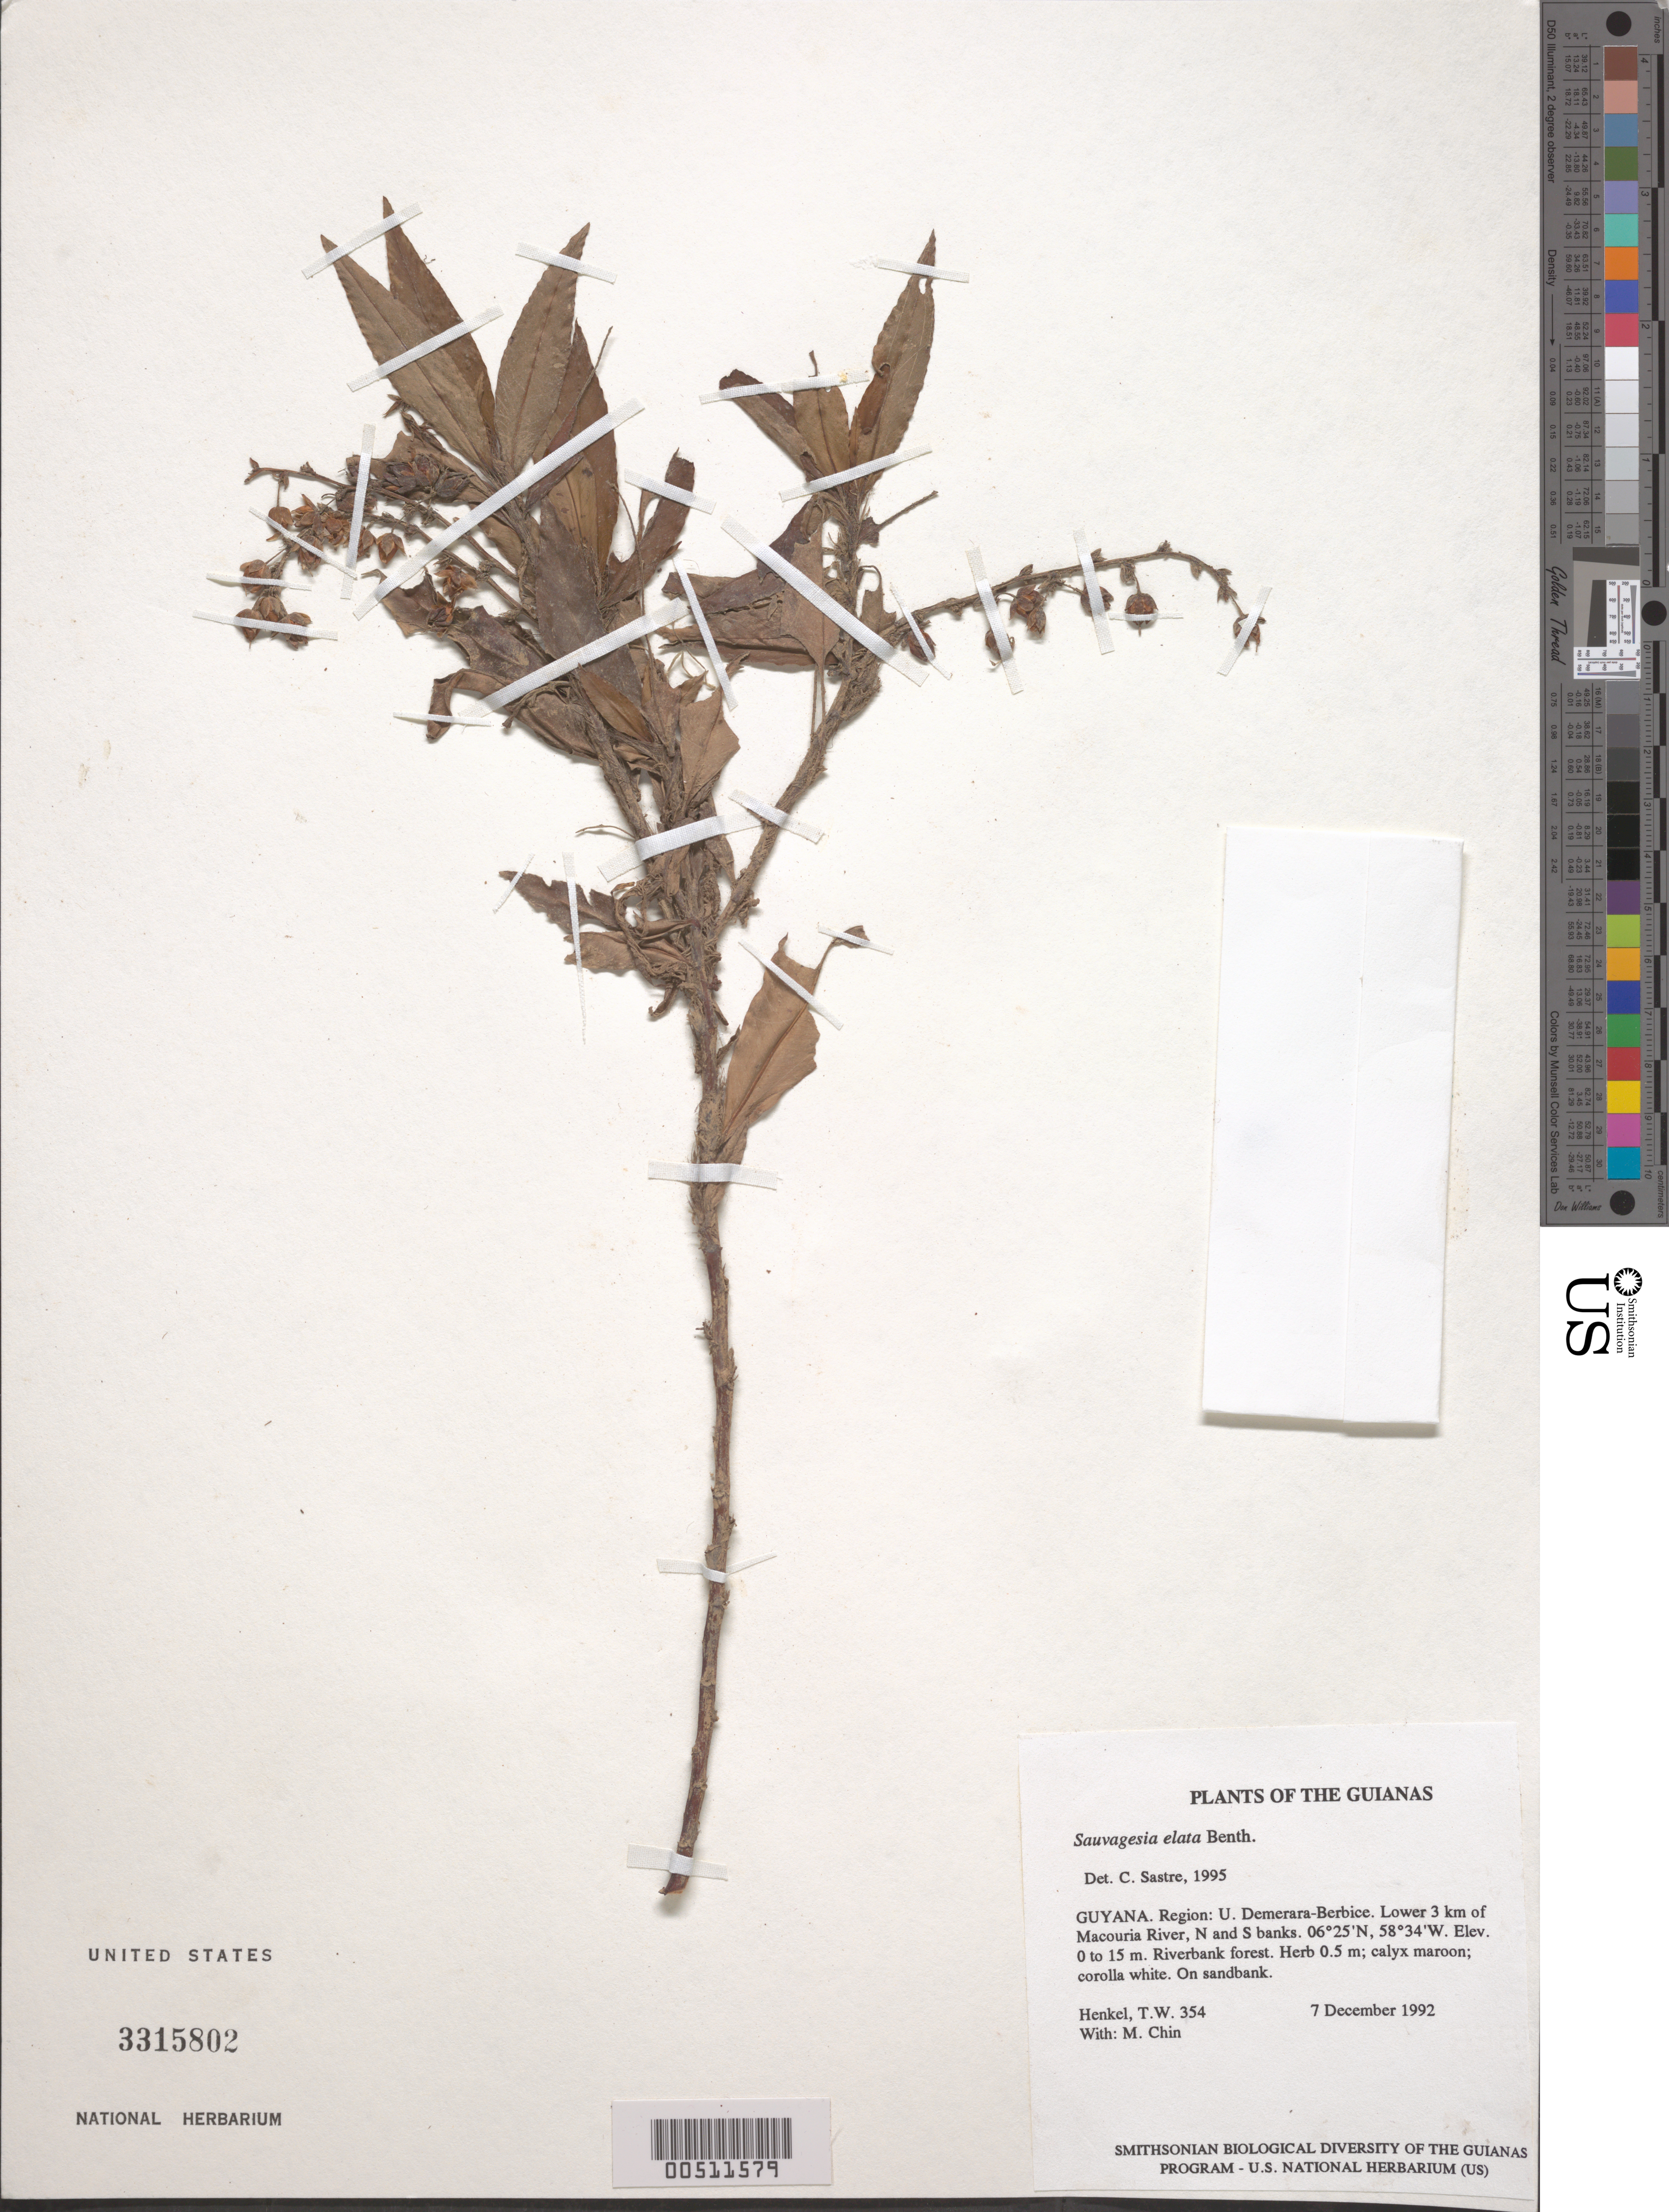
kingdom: Plantae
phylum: Tracheophyta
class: Magnoliopsida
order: Malpighiales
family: Ochnaceae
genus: Sauvagesia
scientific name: Sauvagesia elata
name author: Benth.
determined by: Sastre, C. H. L.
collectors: T. Henkel & M. Chin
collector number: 354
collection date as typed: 7 December 1992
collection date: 1992-12-07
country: Guyana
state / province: U. Demerara-Berbice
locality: Lower 3 km of Macouria River, N and S banks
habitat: Riverbank forest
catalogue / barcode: US 3315802